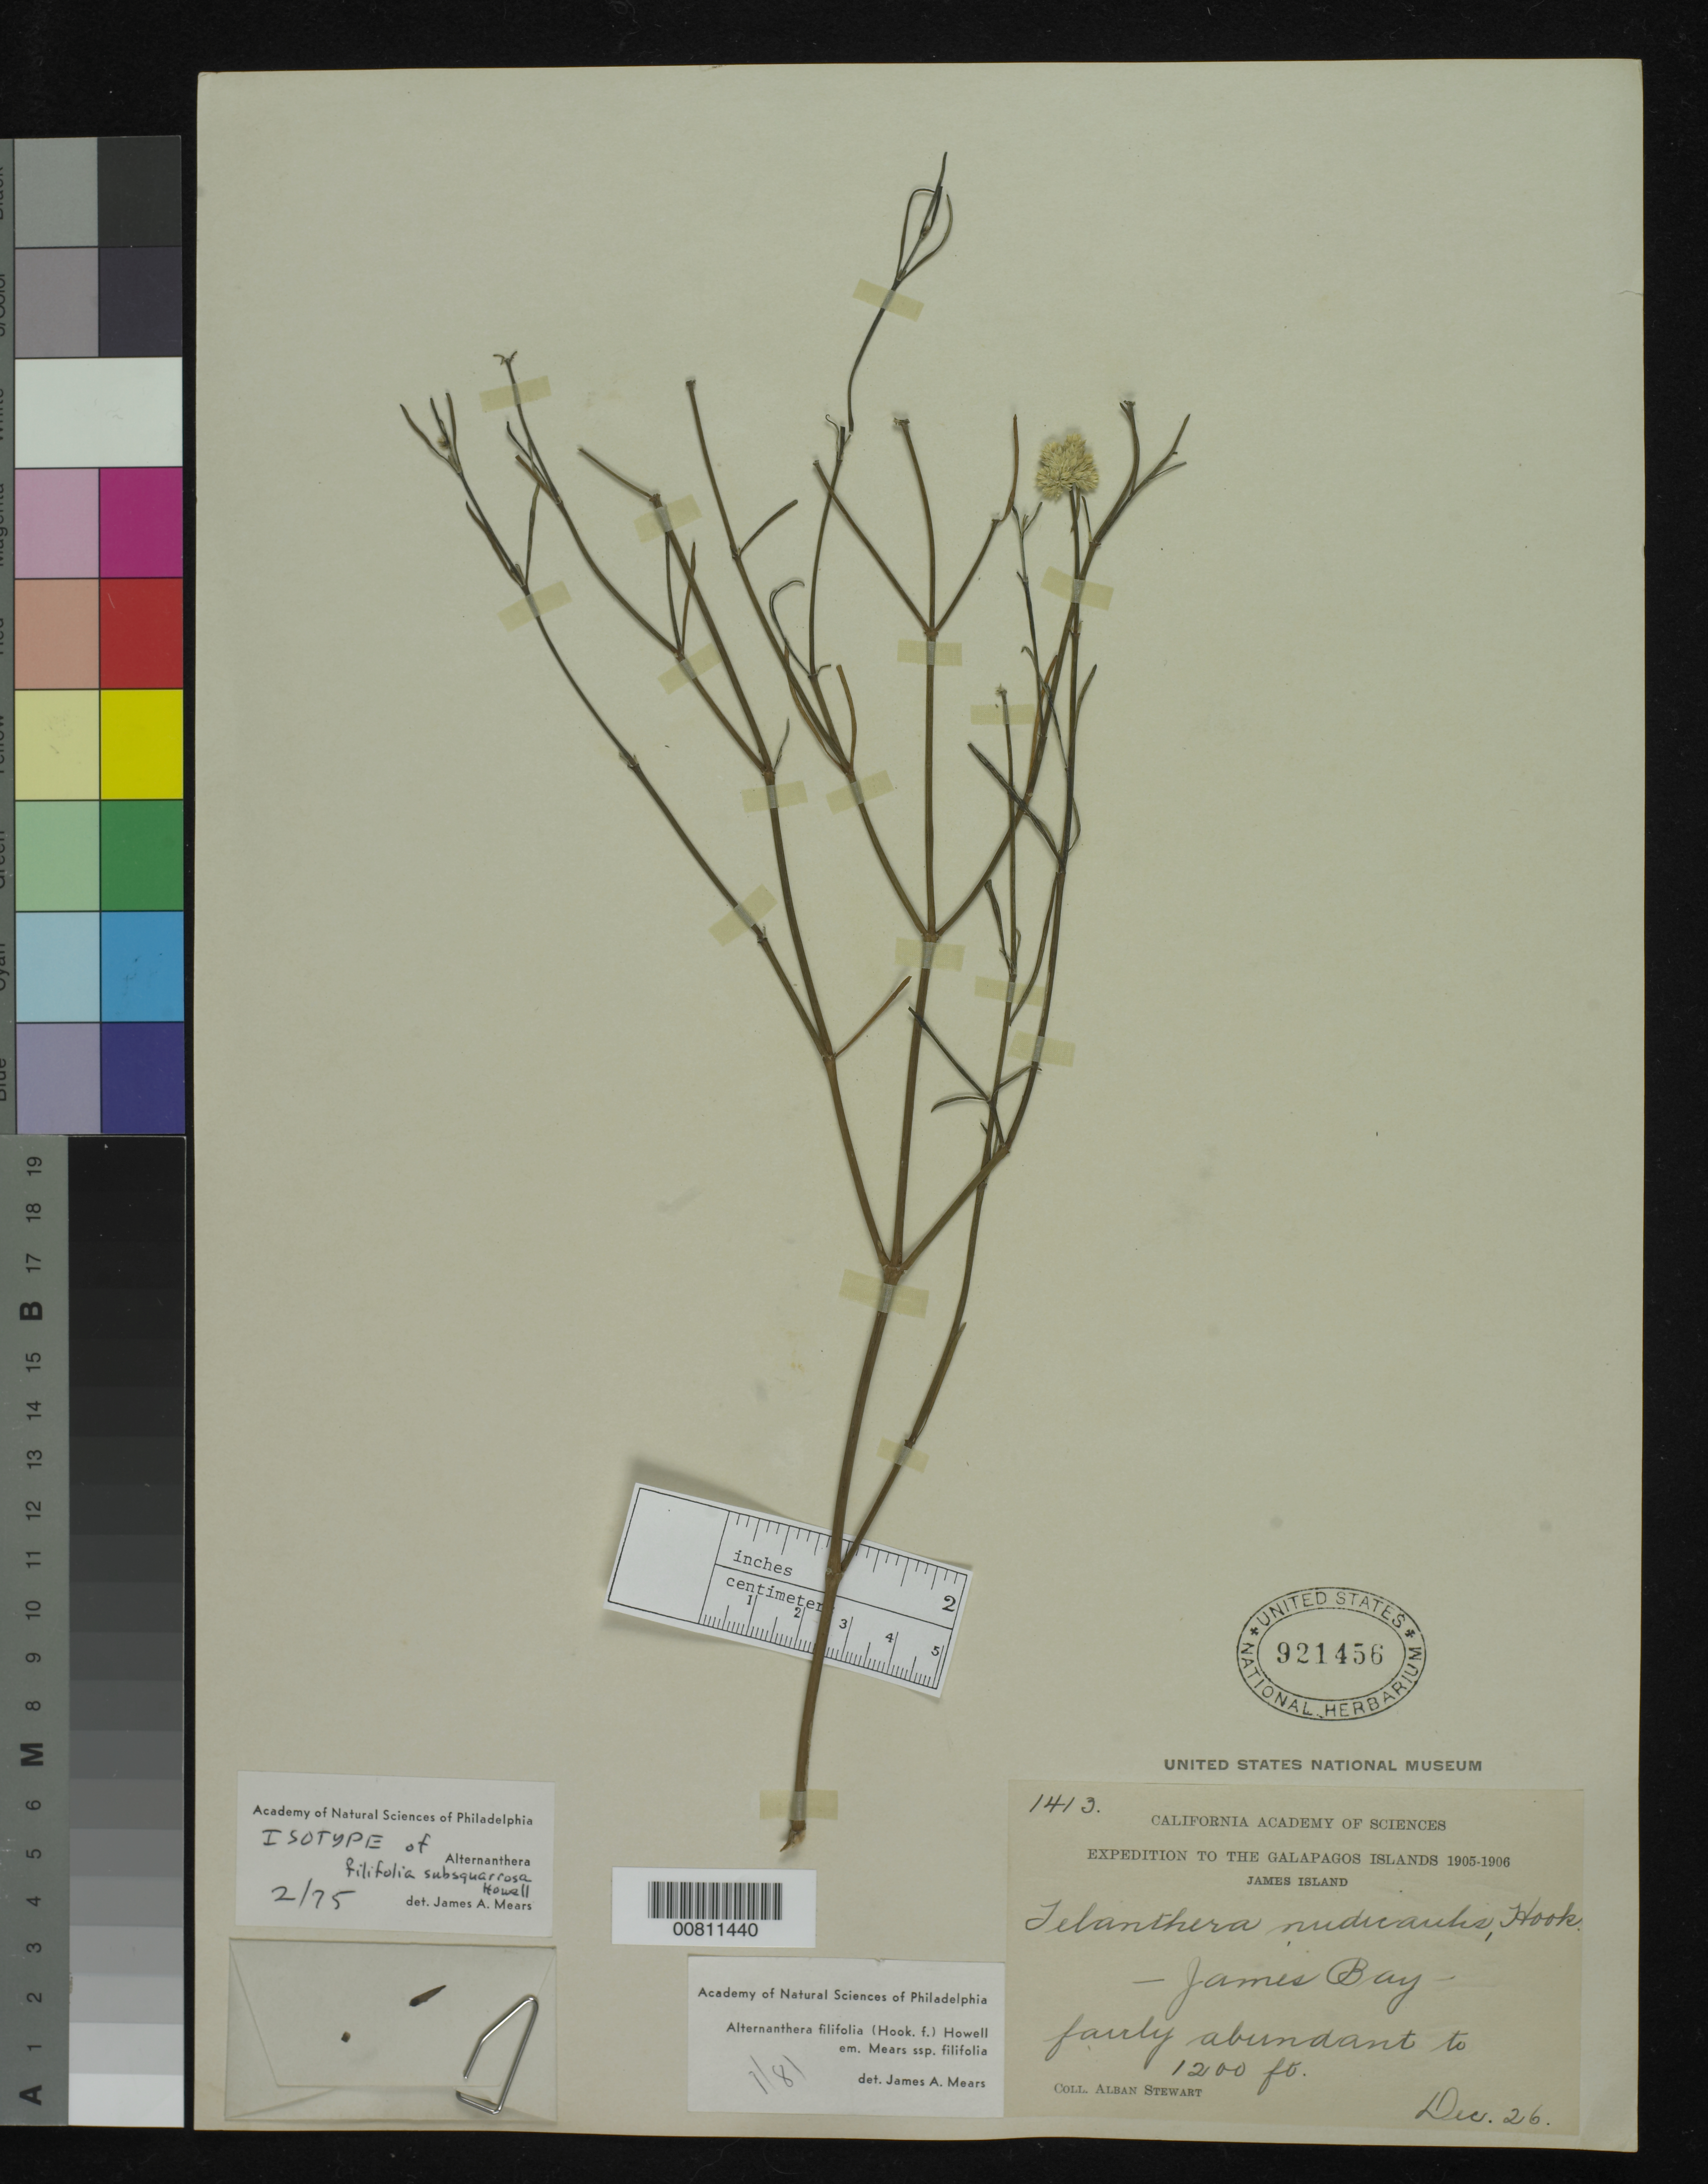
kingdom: Plantae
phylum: Tracheophyta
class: Magnoliopsida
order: Caryophyllales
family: Amaranthaceae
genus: Alternanthera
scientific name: Alternanthera filifolia subsp. subsquarrosa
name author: J.T. Howell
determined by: Mears, J. A., (PH), Academy of Natural Sciences of Philadelphia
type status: Isotype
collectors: A. Stewart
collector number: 1413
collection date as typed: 26 Dec 1905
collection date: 1905-12-26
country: Ecuador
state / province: Colón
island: Santiago [James, San Salvador]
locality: James Bay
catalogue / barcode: US 921456